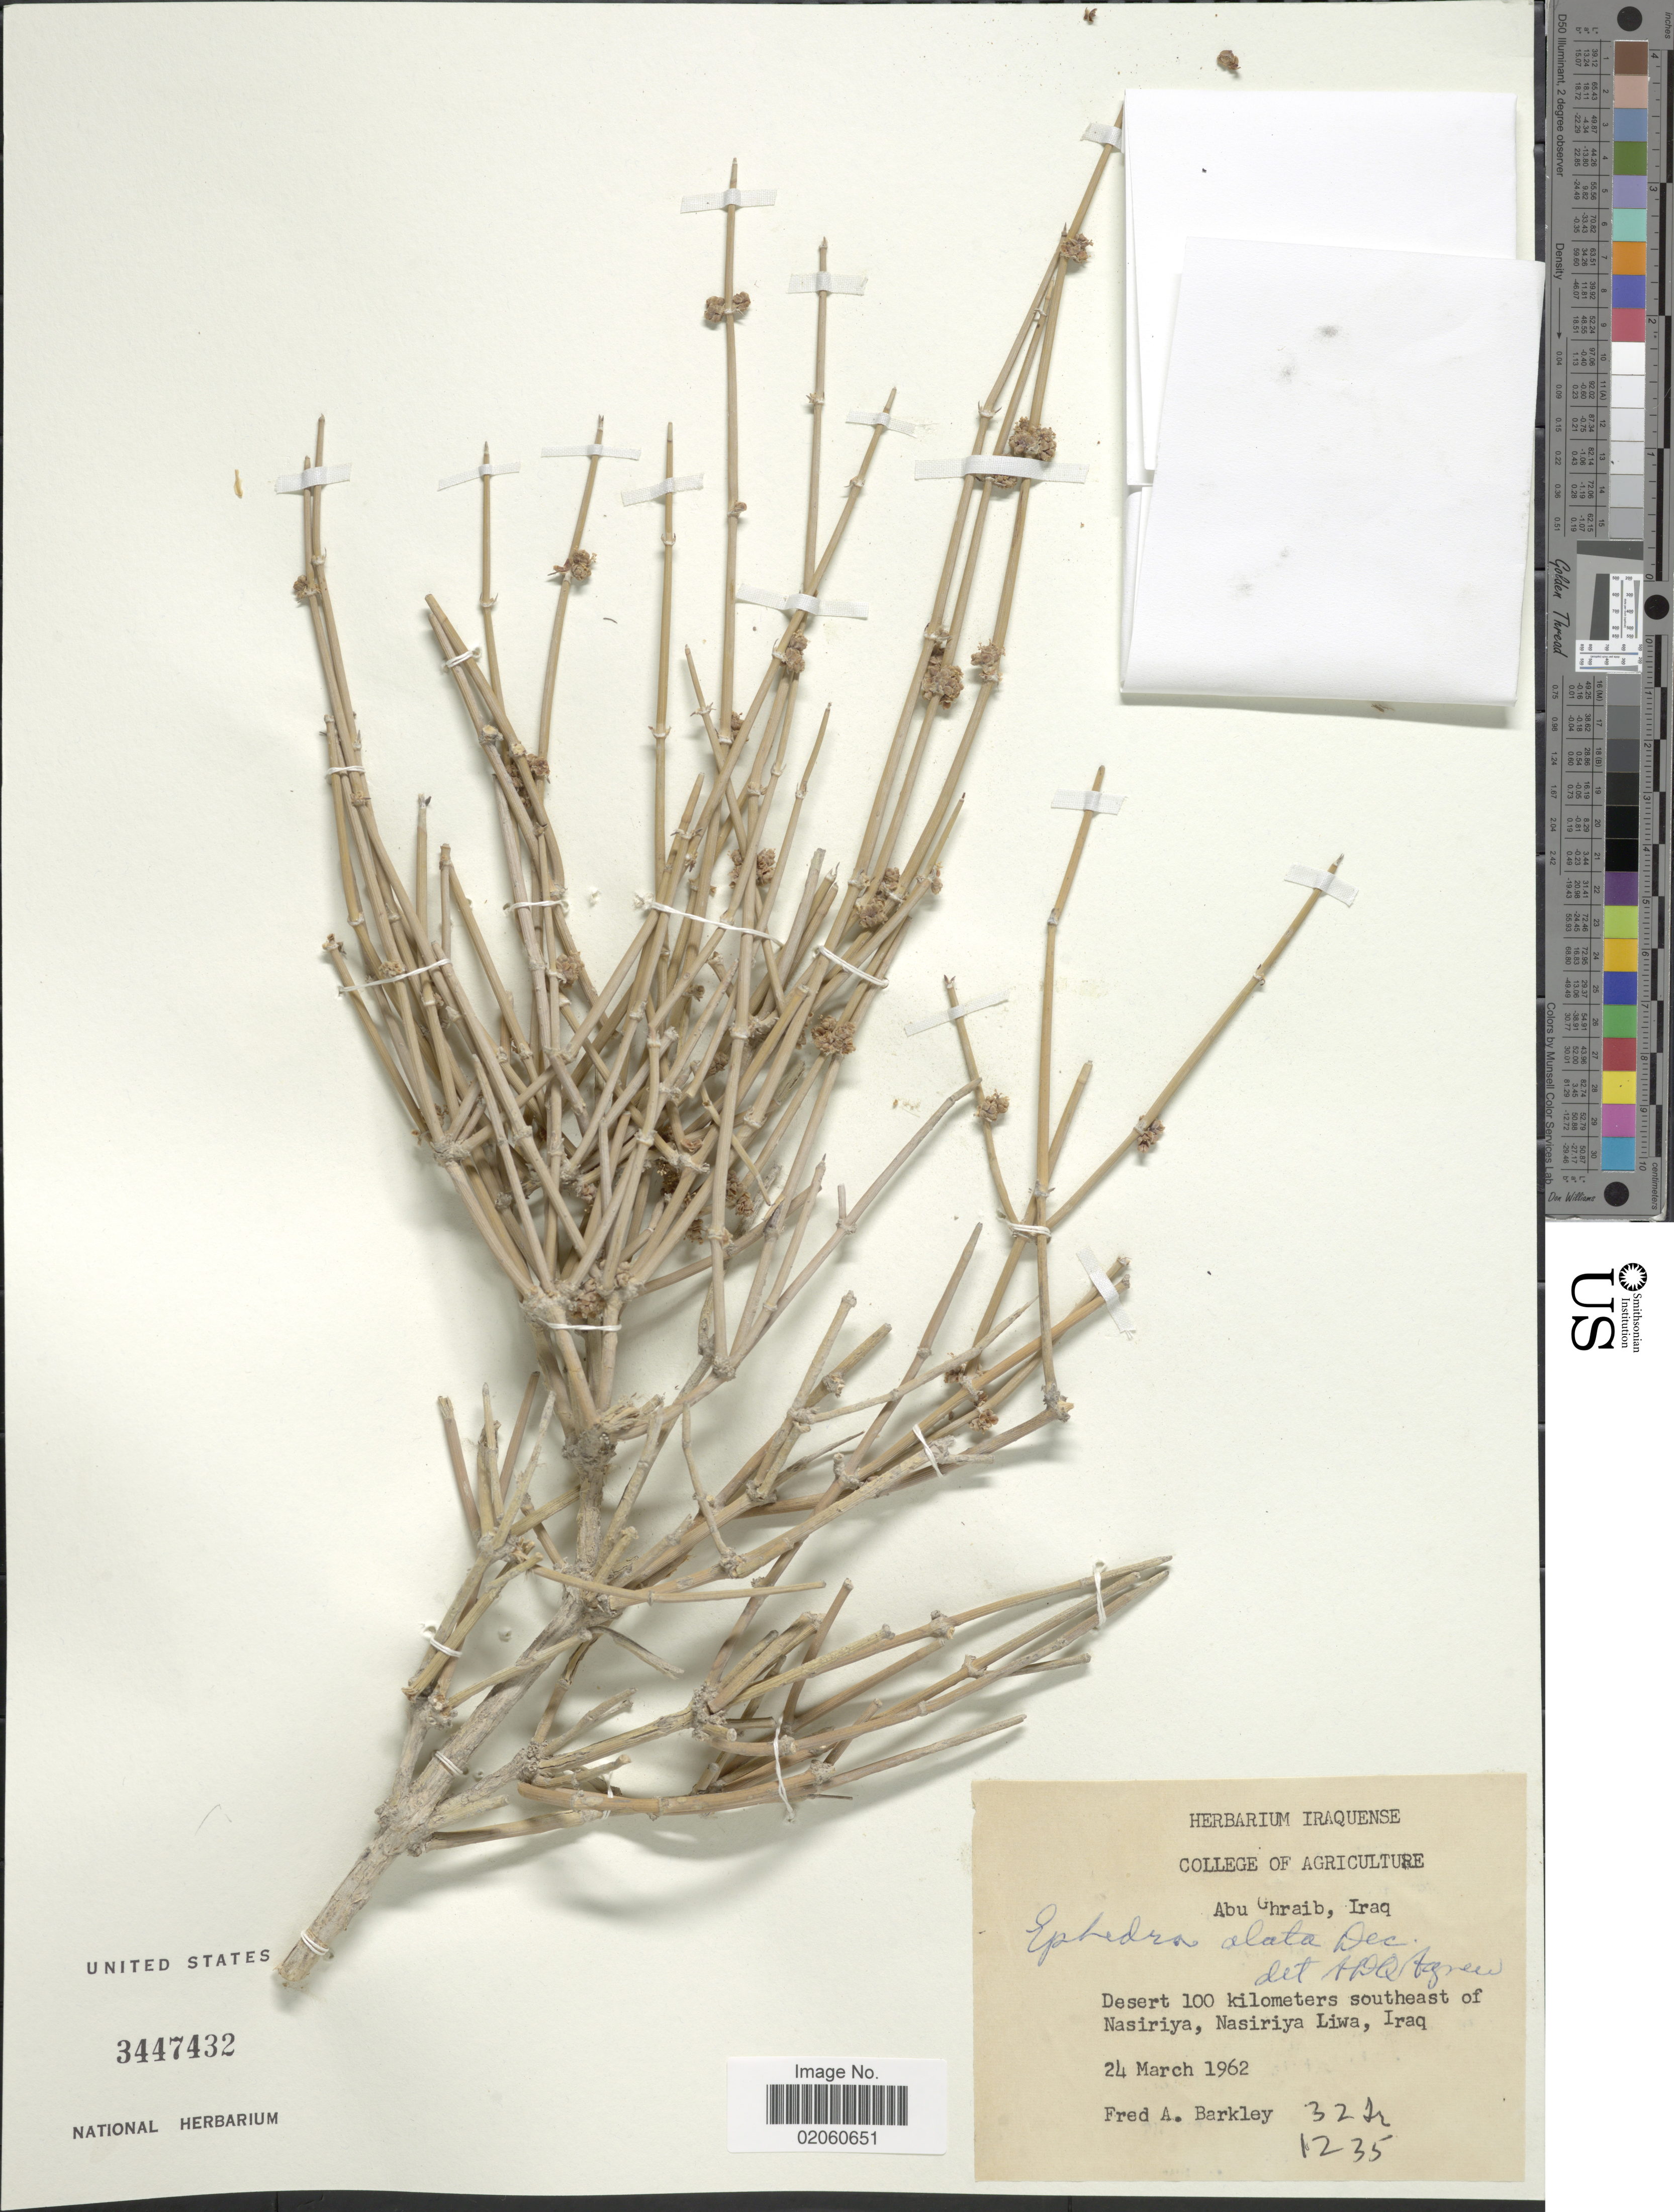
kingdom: Plantae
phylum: Tracheophyta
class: Gnetopsida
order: Ephedrales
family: Ephedraceae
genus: Ephedra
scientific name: Ephedra alata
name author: Decne.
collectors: F. A. Barkley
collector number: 32Jr1235*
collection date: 1962-03-24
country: Iraq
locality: Desert 100 kilometers southeast of Nasiriya, Nasiriya Liwa.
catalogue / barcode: US 3447432